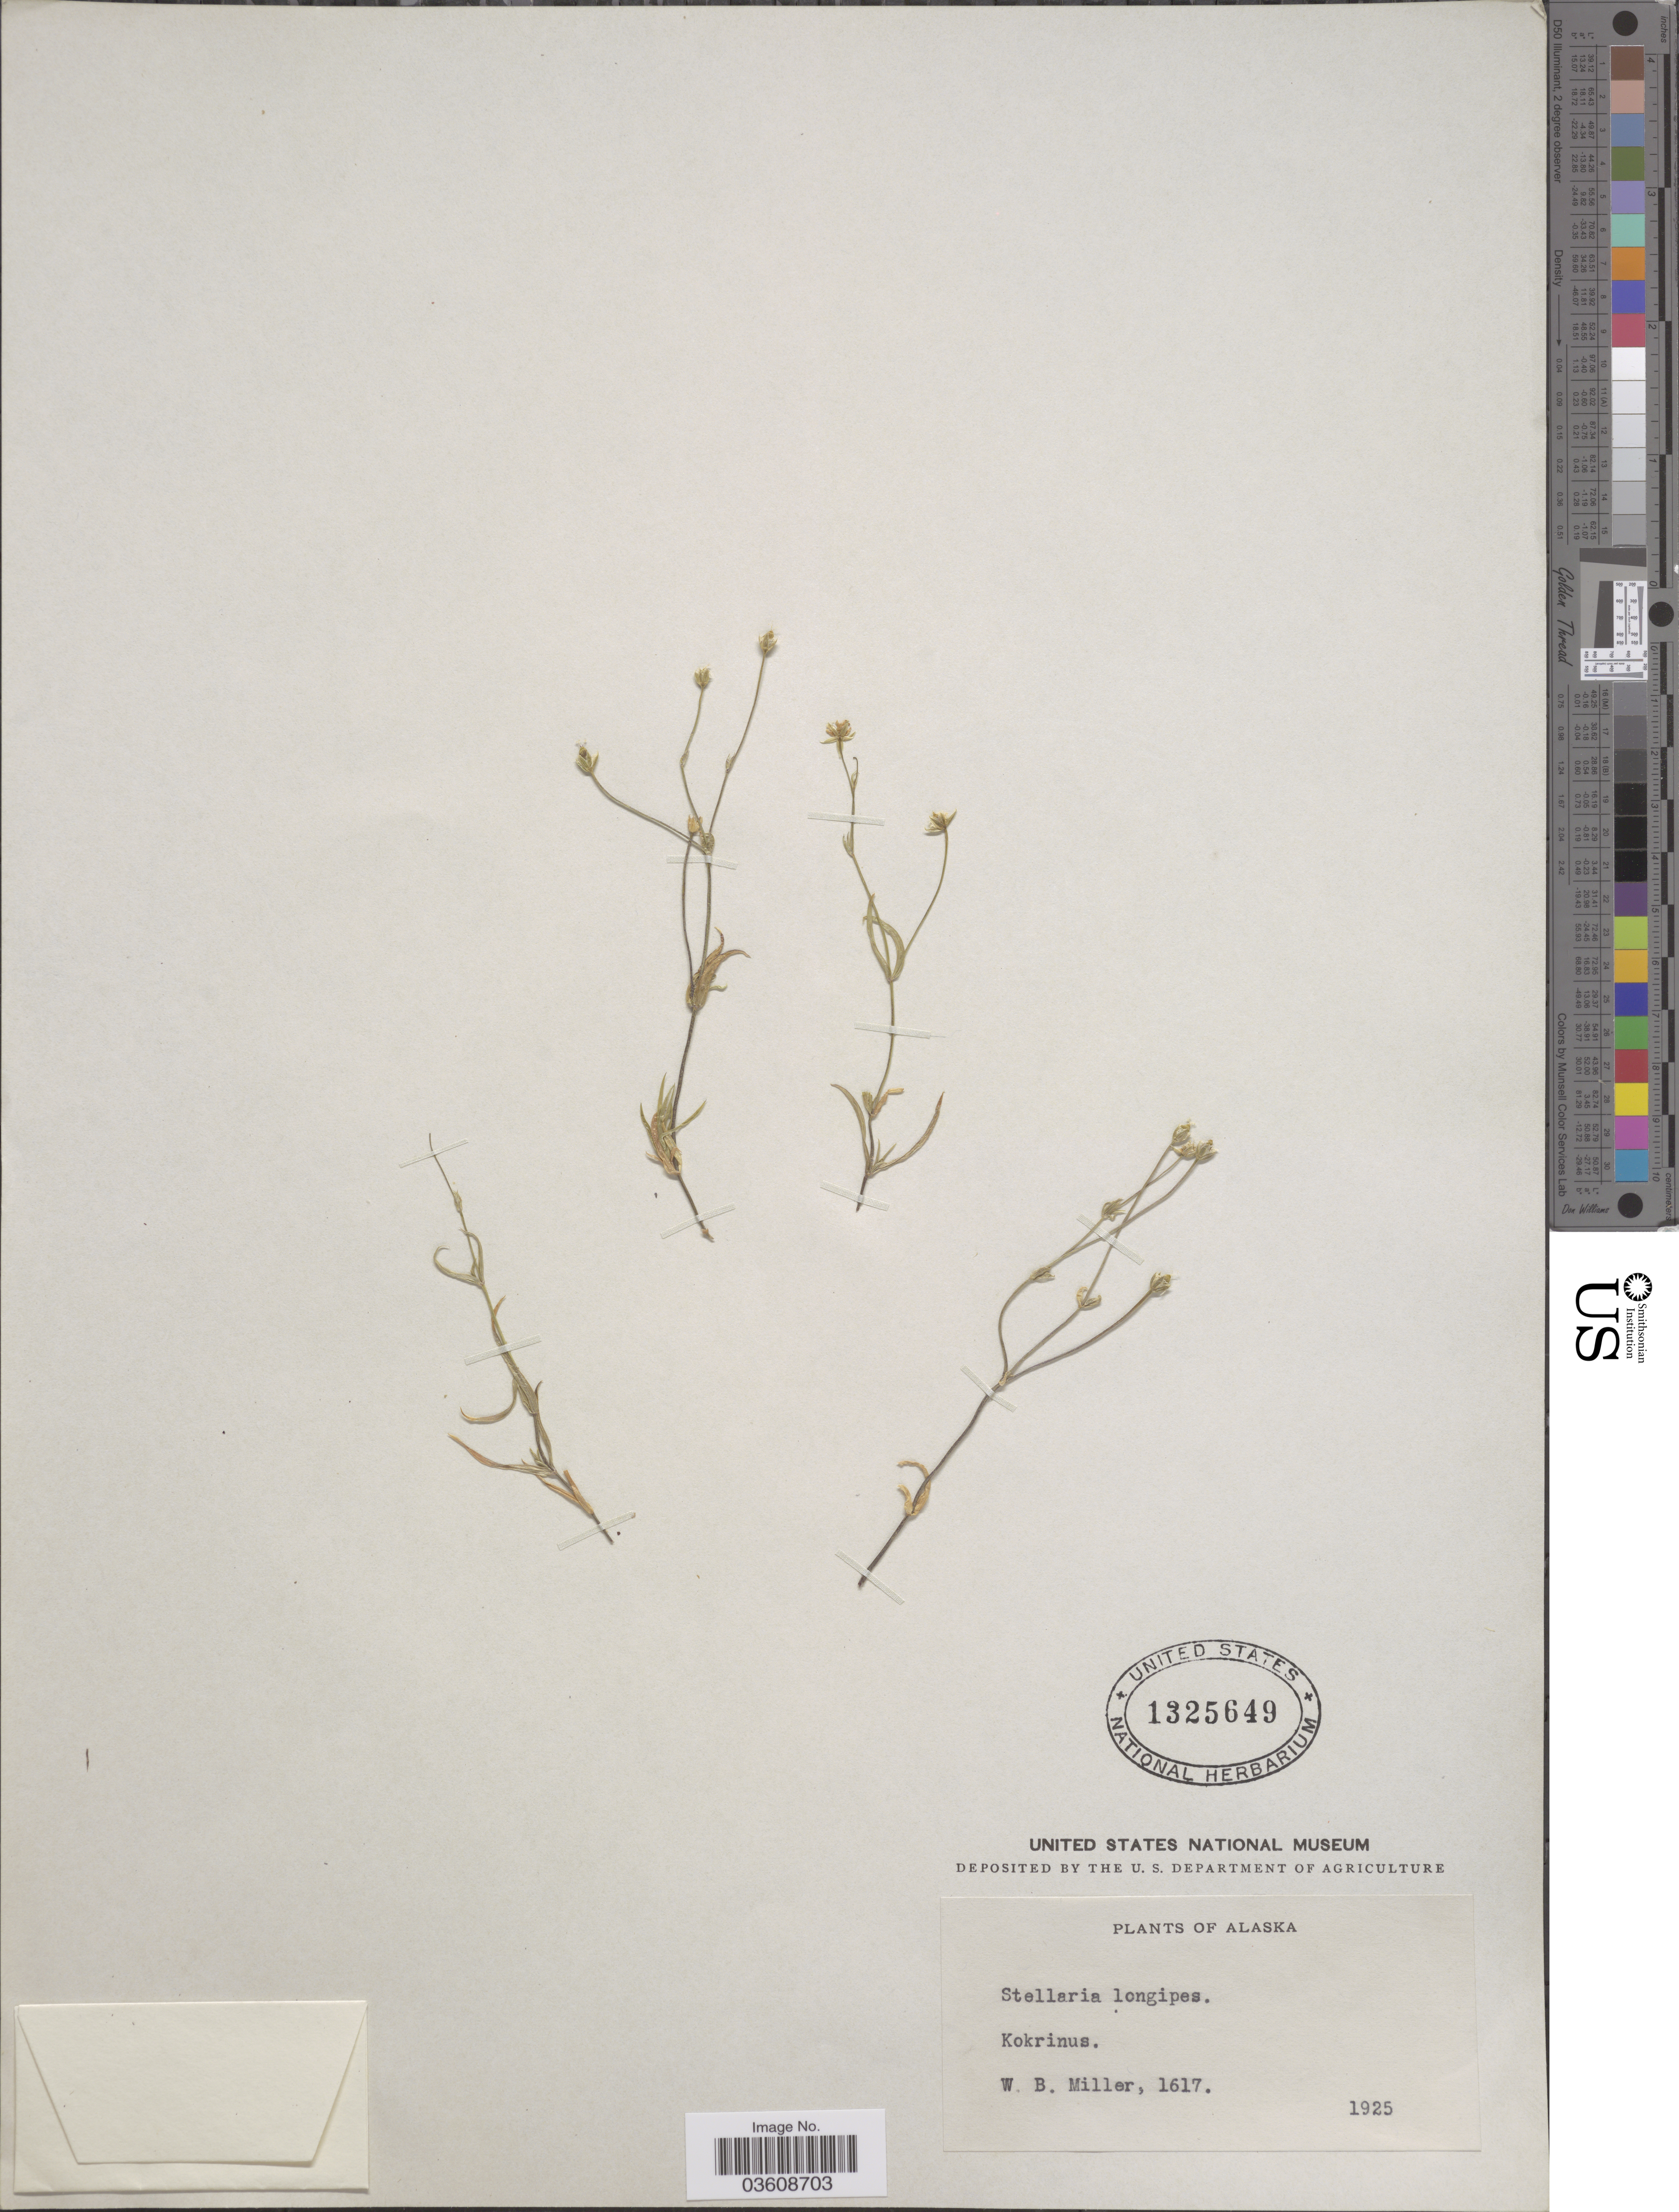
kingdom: Plantae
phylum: Tracheophyta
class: Magnoliopsida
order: Caryophyllales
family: Caryophyllaceae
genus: Stellaria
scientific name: Stellaria longipes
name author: Goldie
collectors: W. Miller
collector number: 1617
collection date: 1925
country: United States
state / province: Alaska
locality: Kokrinus.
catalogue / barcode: US 1325649